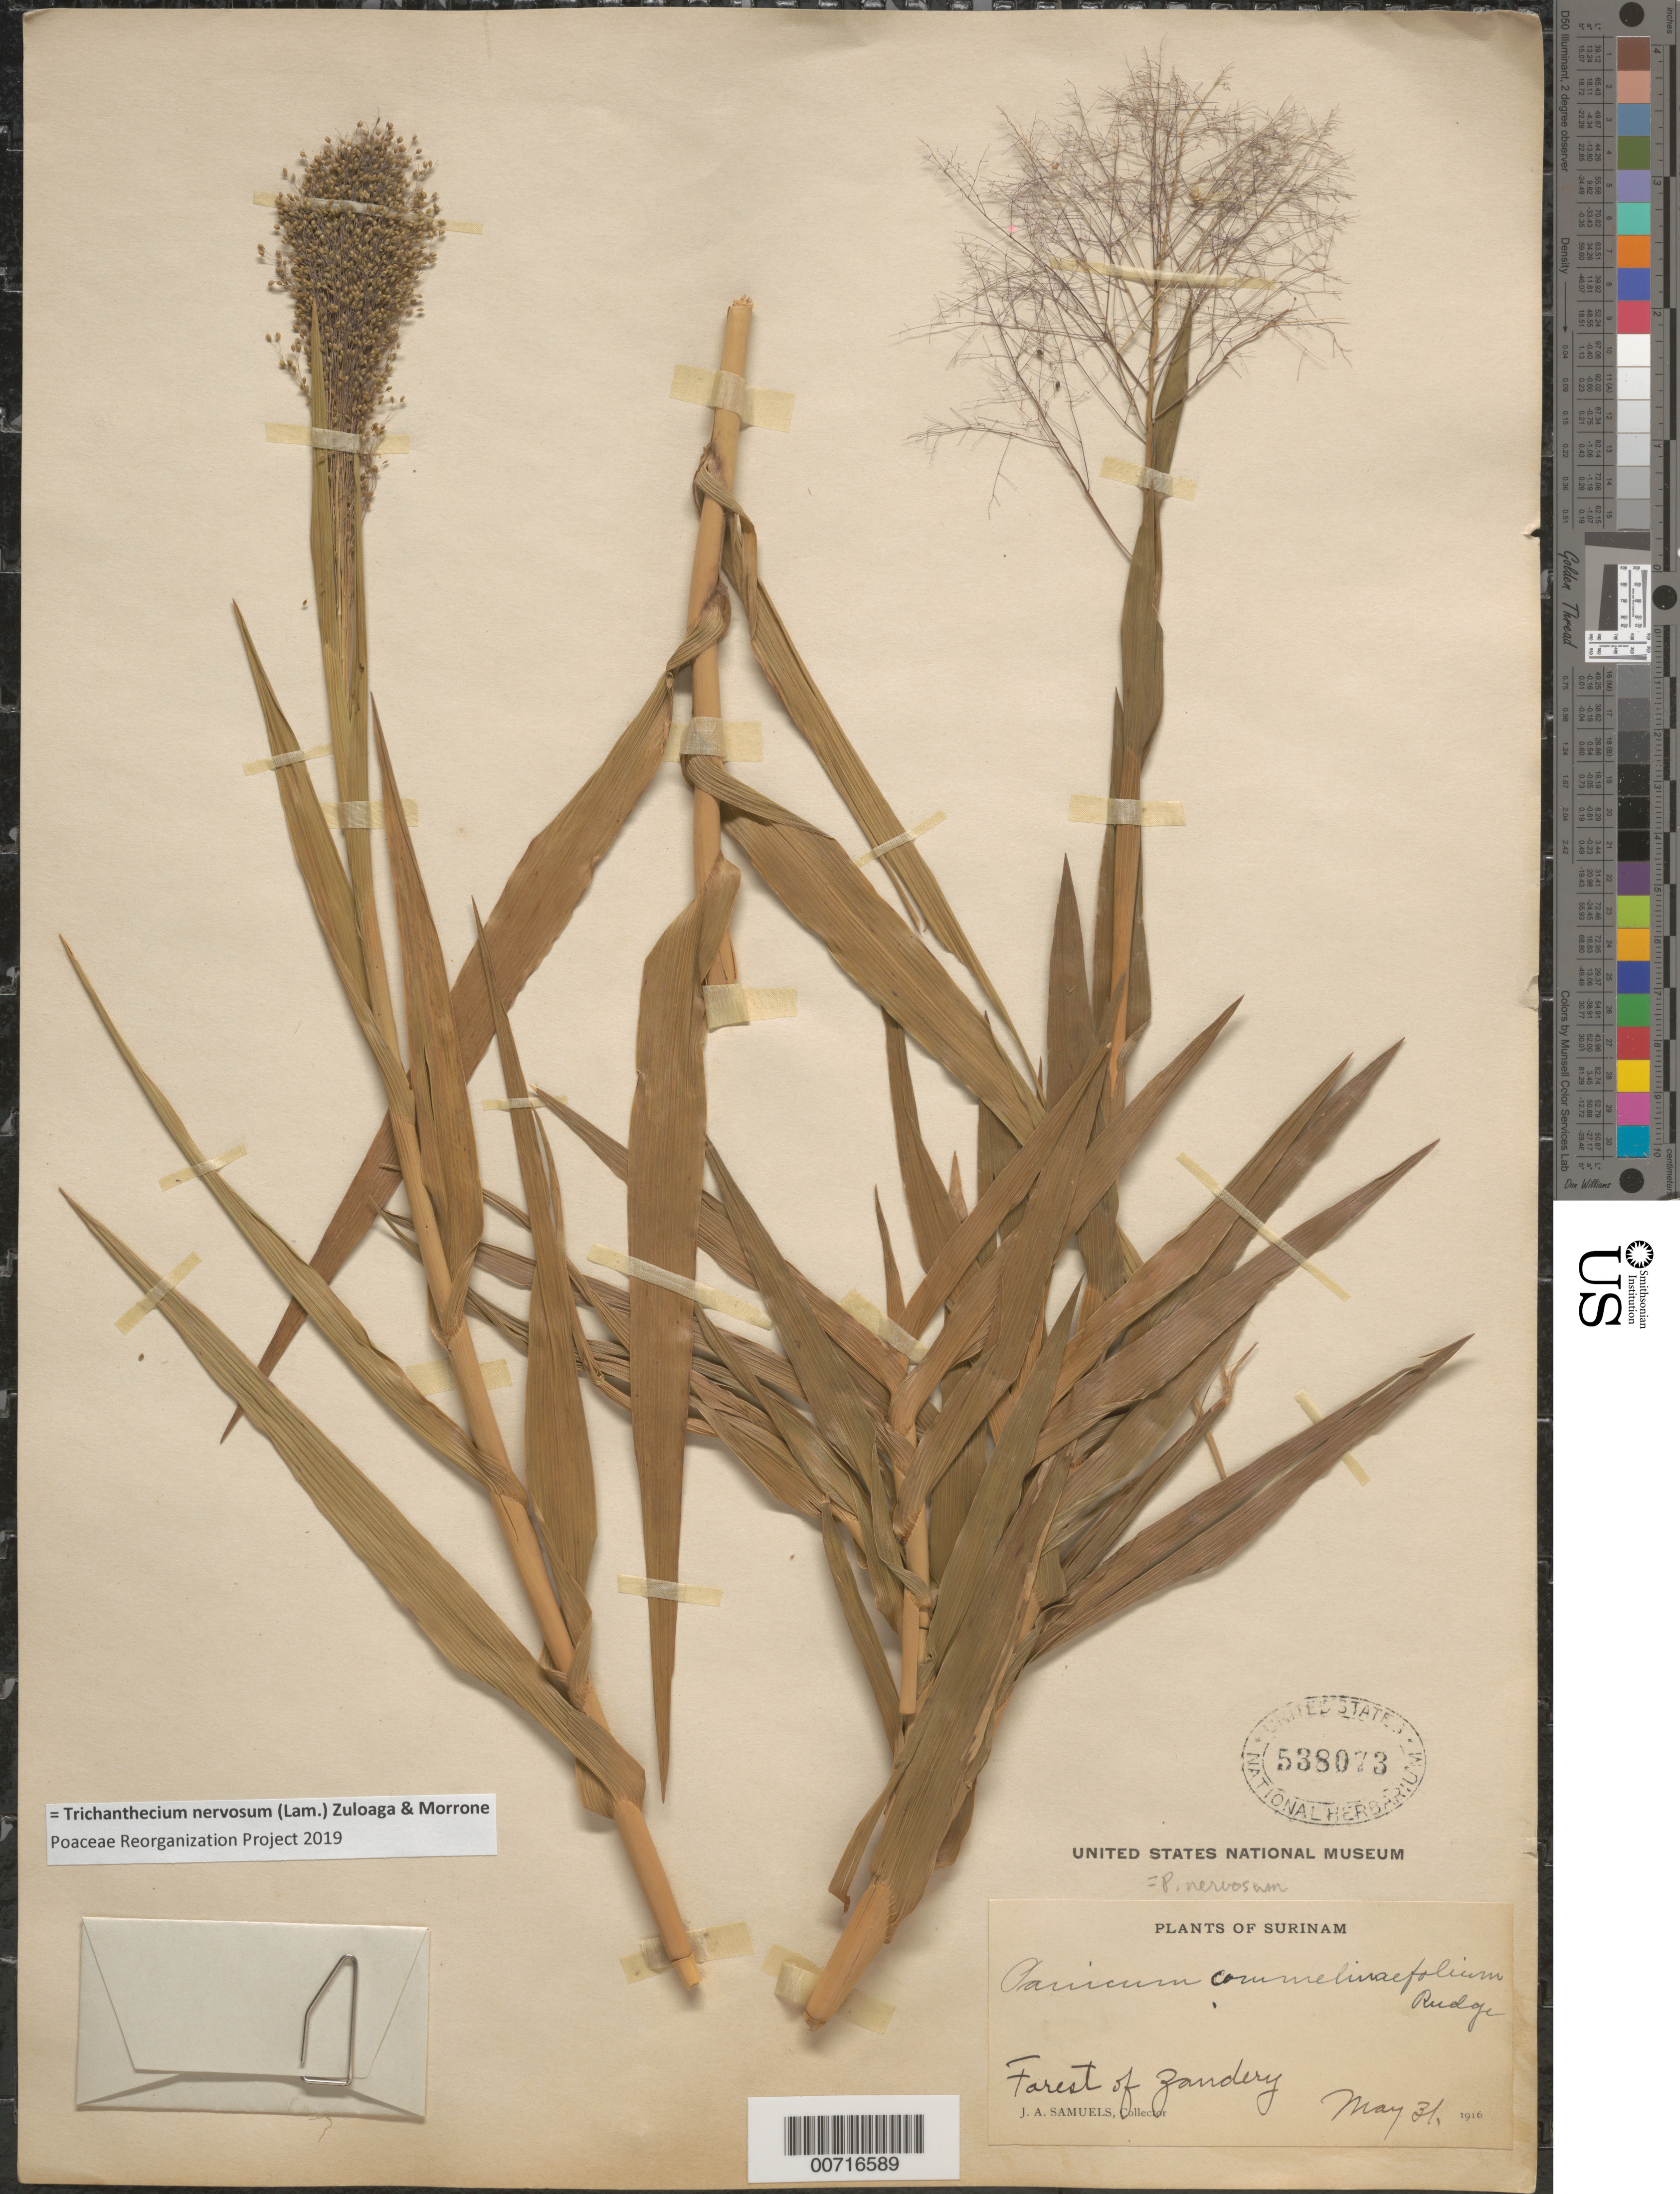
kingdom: Plantae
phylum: Tracheophyta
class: Liliopsida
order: Poales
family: Poaceae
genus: Trichanthecium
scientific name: Trichanthecium nervosum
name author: (Lam.) Zuloaga & Morrone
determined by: Poaceae Reorganization Project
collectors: J. A. Samuels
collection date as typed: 31-May-16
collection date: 1916-05-31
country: Suriname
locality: Zanderij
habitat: Forest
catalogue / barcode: US 538073